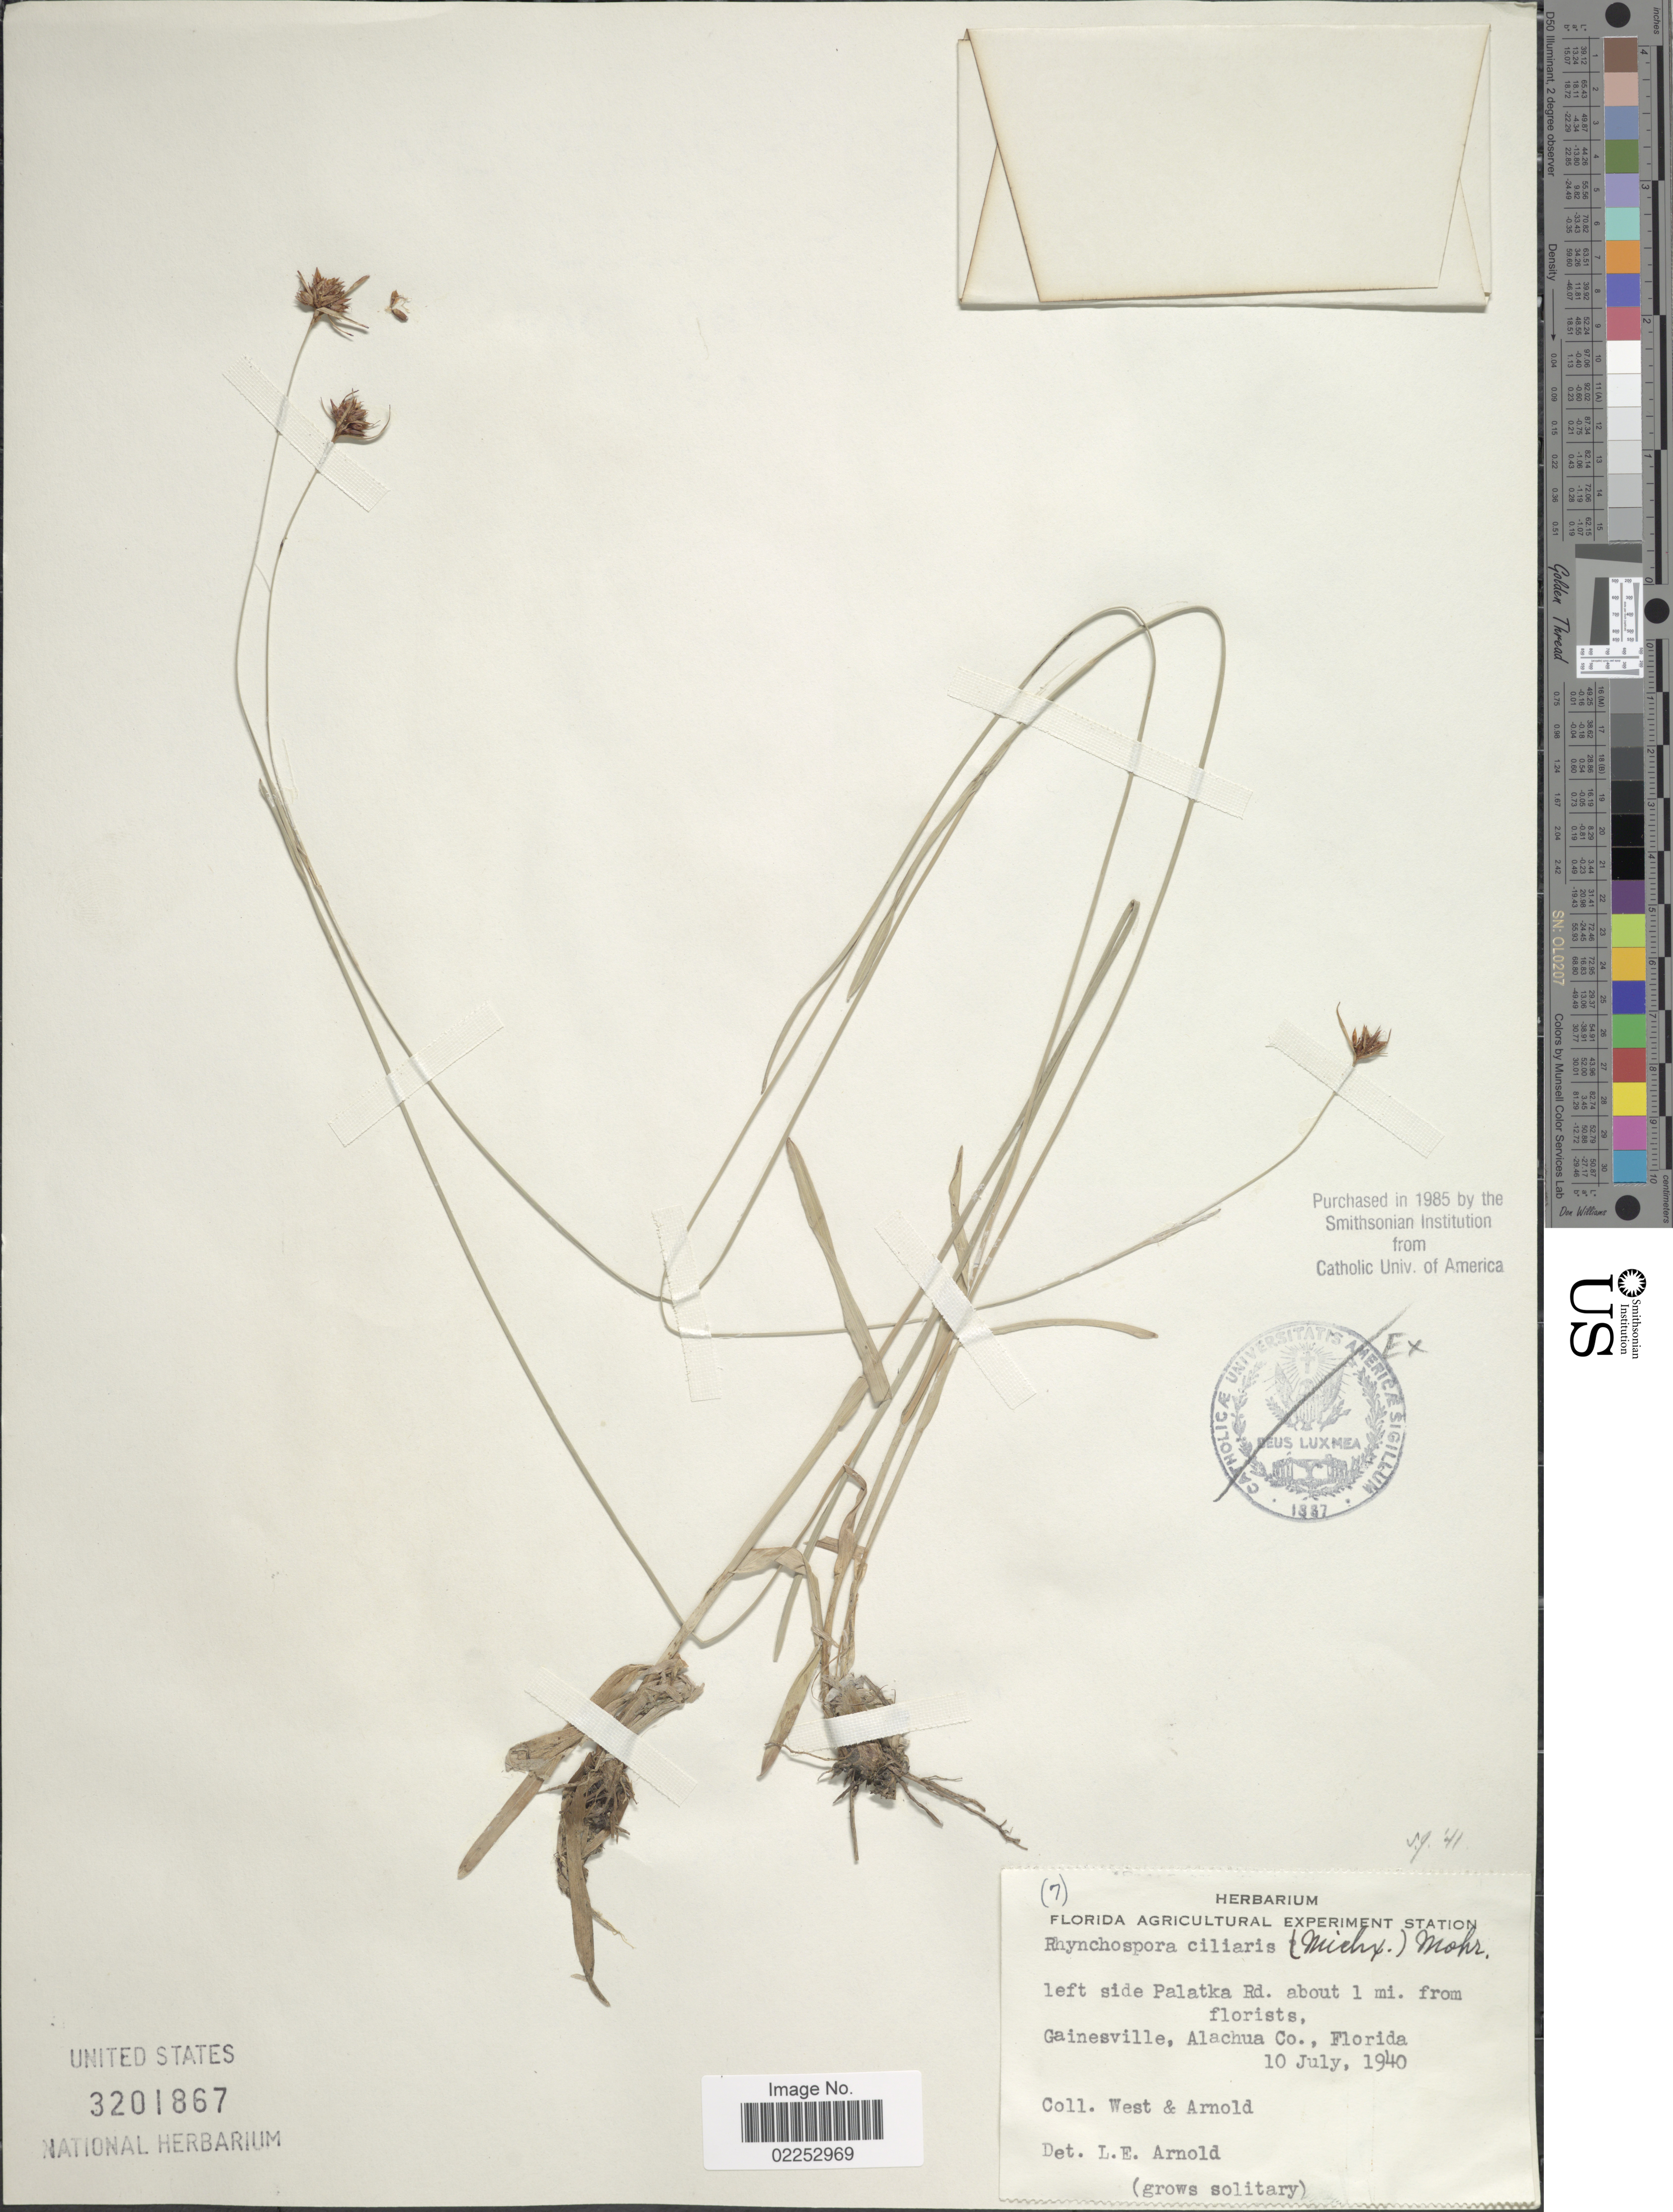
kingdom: Plantae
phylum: Tracheophyta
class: Liliopsida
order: Poales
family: Cyperaceae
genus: Rhynchospora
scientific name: Rhynchospora ciliaris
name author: (Michx.) C. Mohr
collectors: -. West & -. Arnold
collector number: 7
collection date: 1940-07-10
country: United States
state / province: Florida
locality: Gainesville, Alachua Co. left side Palatka Rd. about 1 mi. from florists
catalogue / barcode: US 3201867